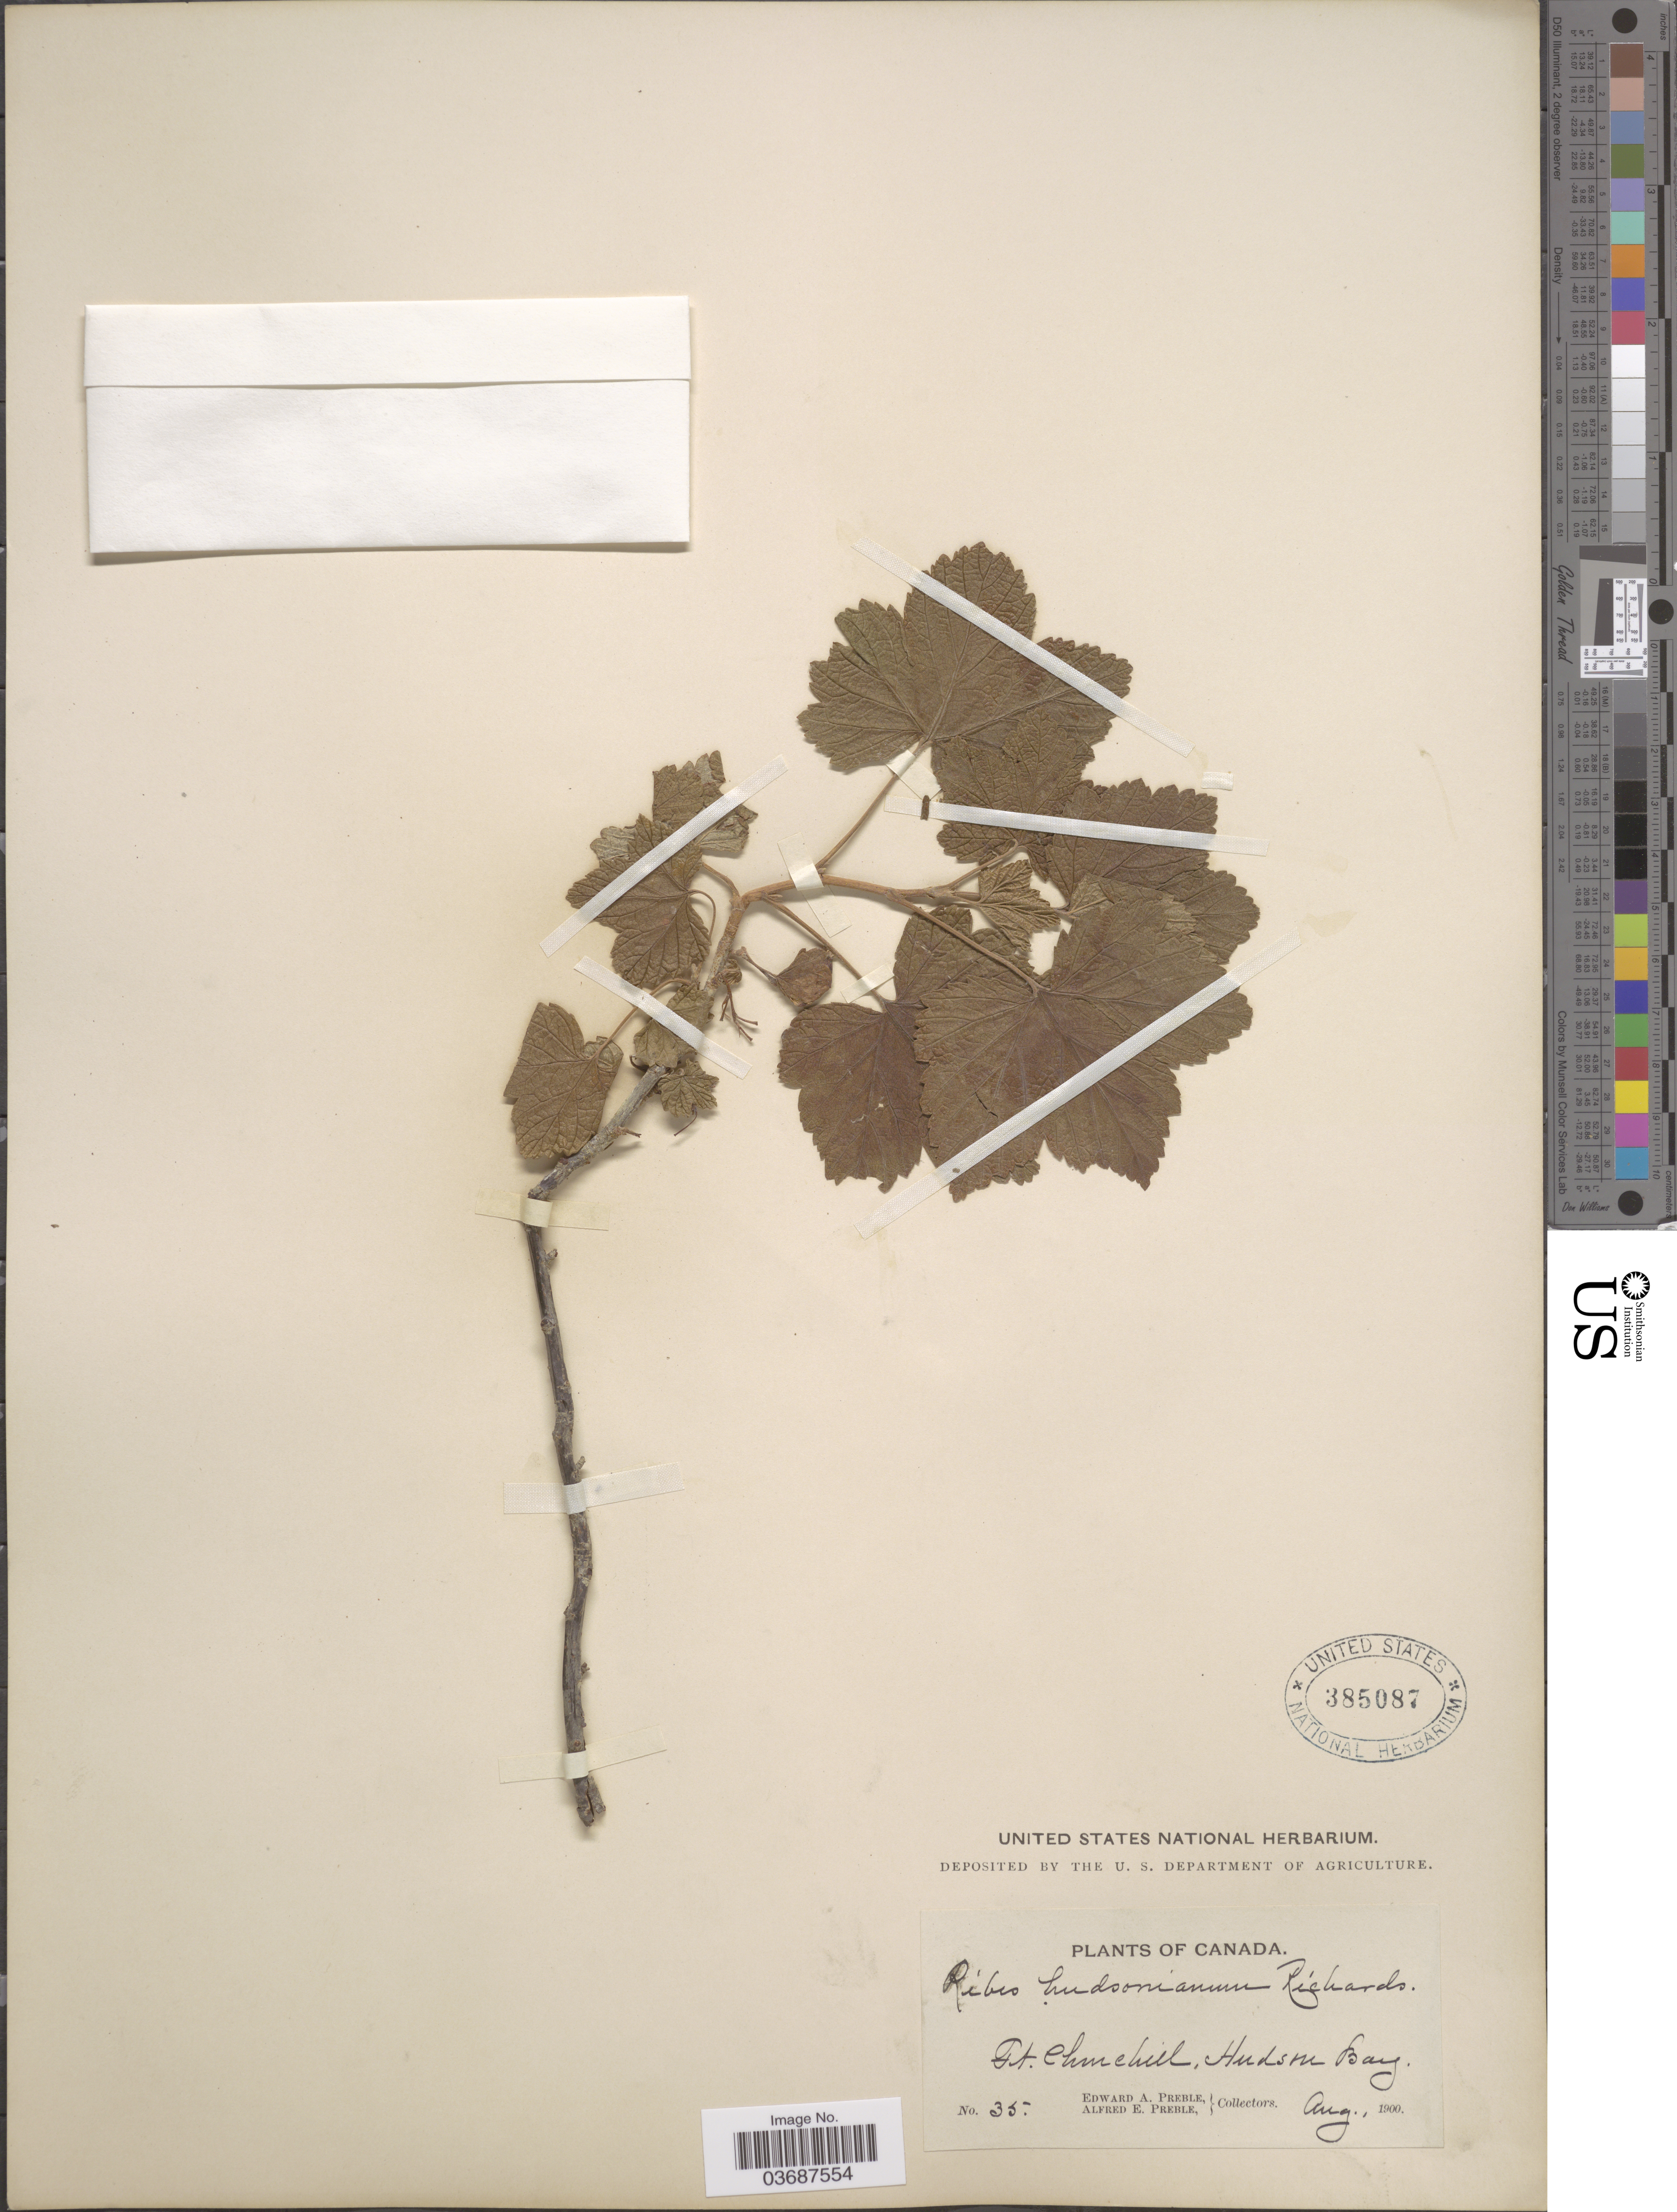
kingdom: Plantae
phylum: Tracheophyta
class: Magnoliopsida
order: Saxifragales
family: Grossulariaceae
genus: Ribes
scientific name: Ribes hudsonianum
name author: Richardson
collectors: E. Preble & A. Preble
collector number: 35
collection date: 1900-08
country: Canada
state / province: Manitoba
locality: Ft. Churchill, Hudson Bay.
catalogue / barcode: US 385087